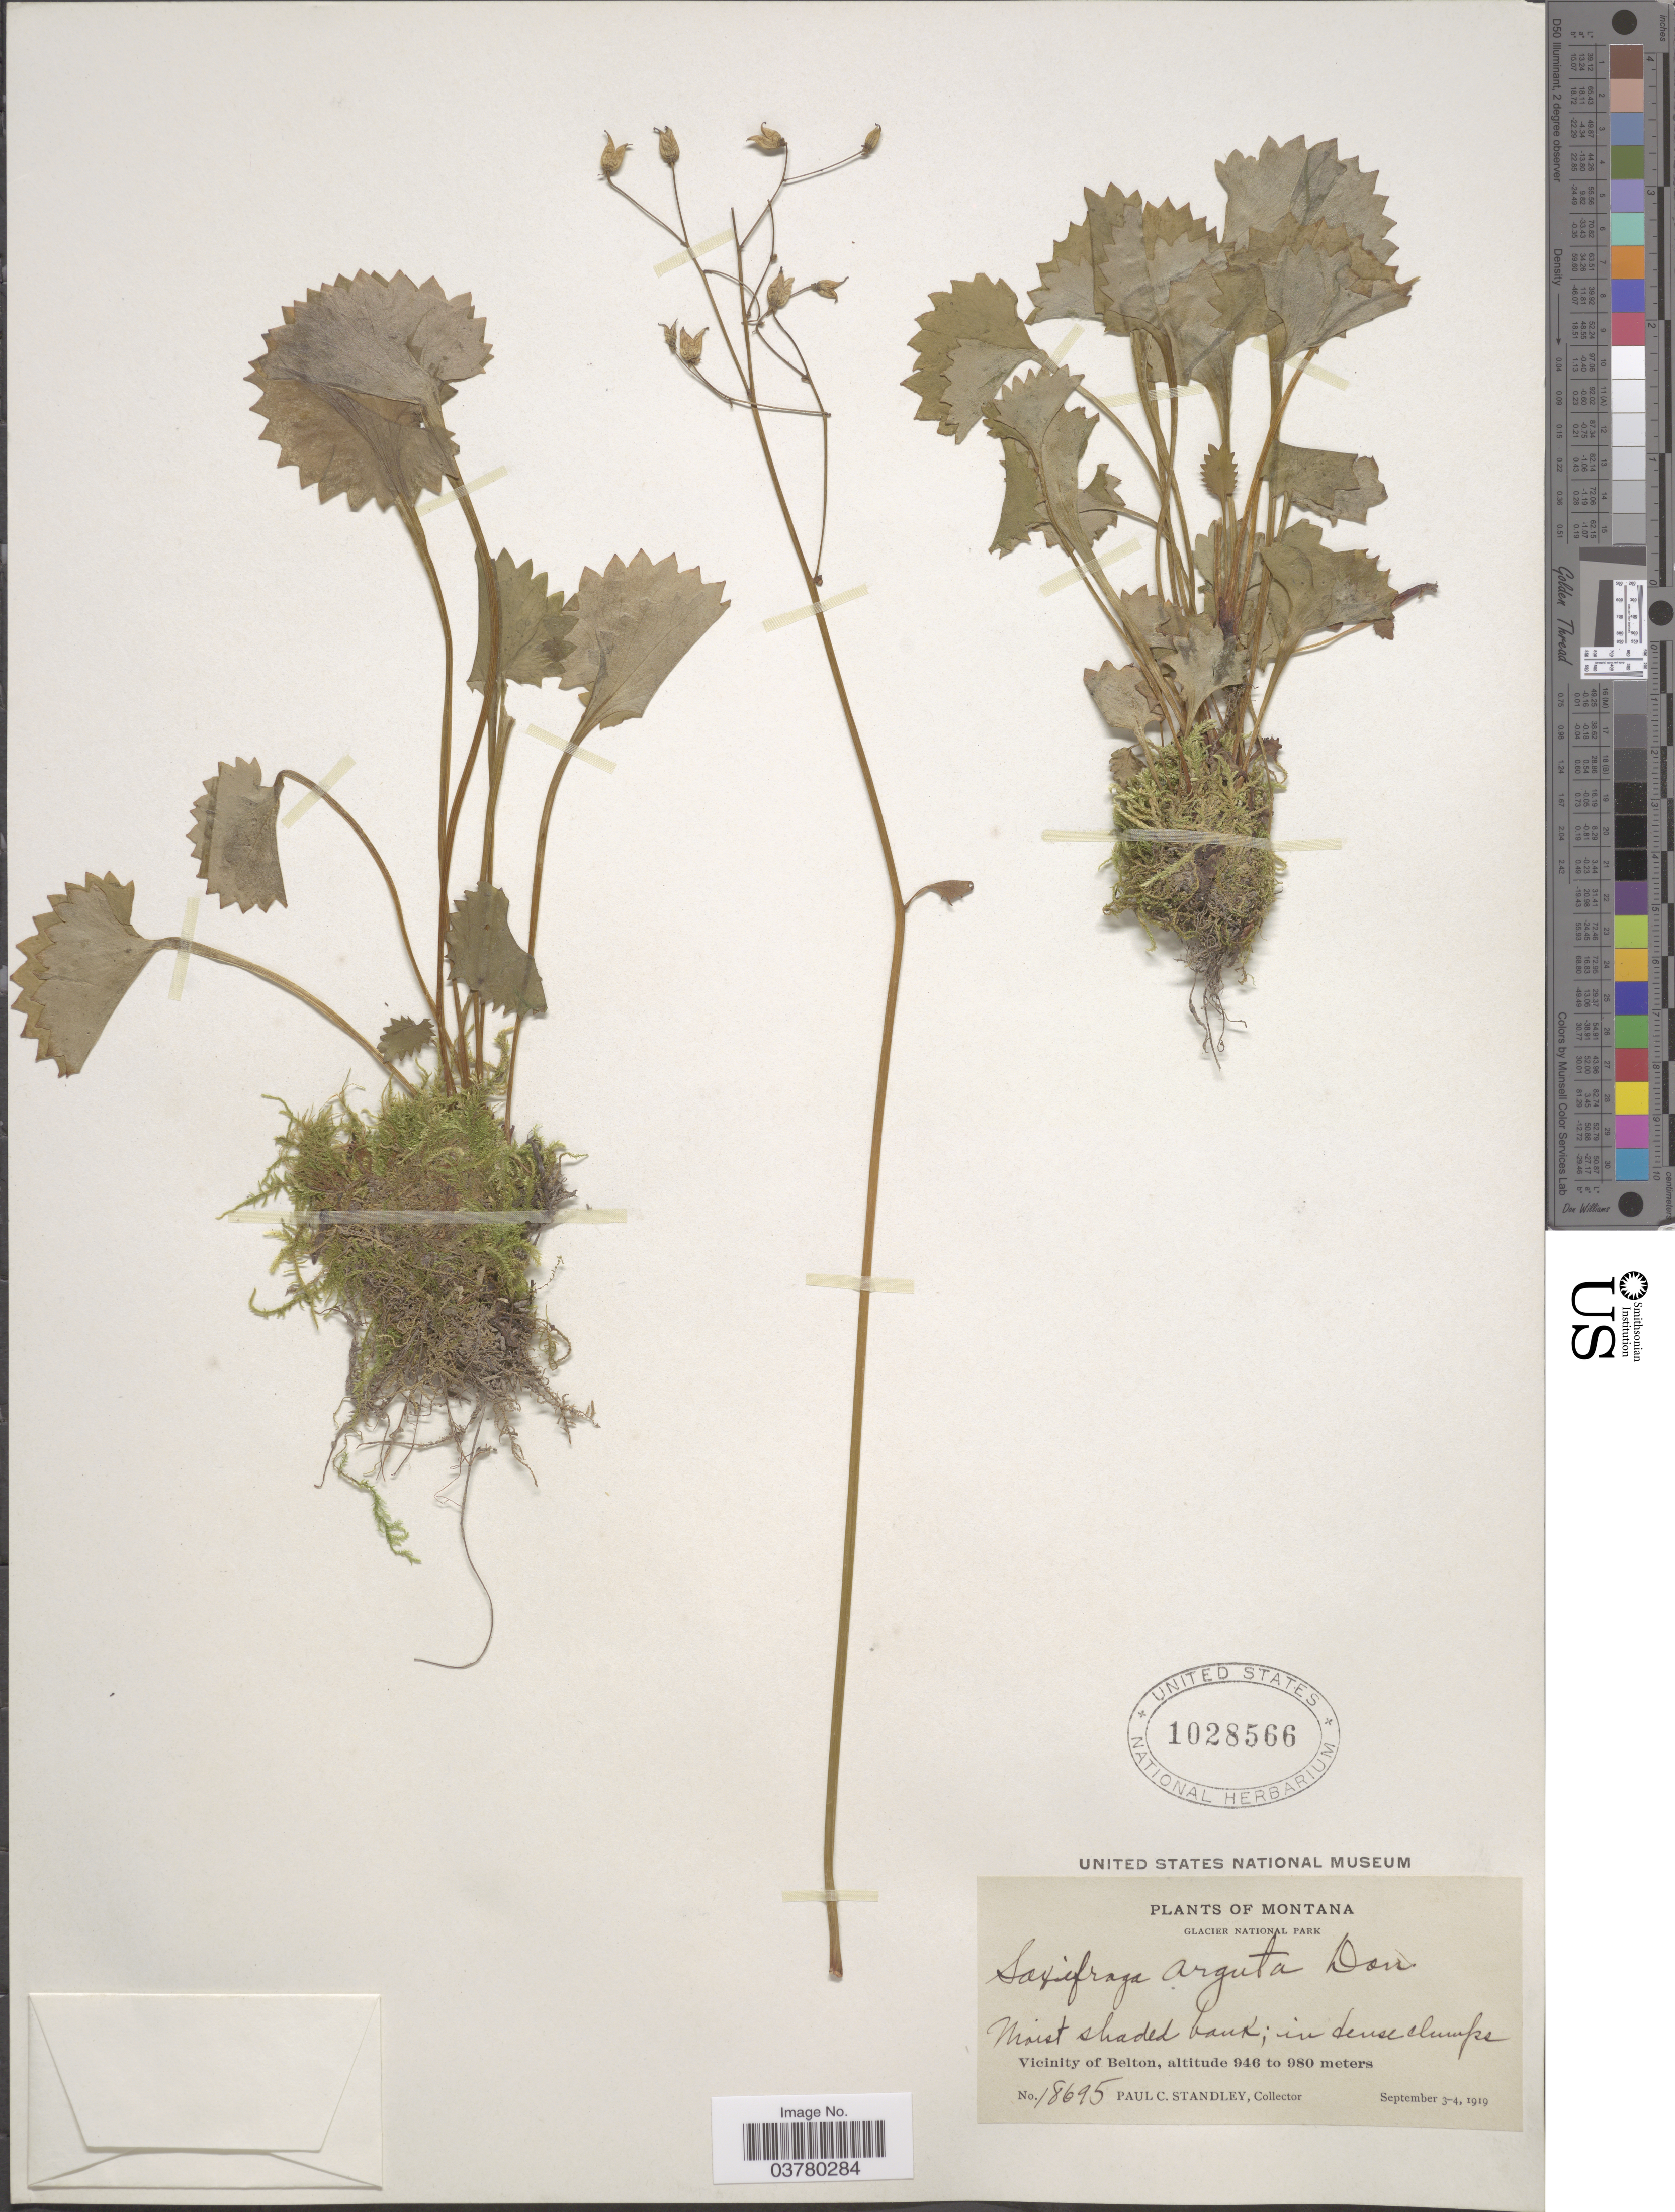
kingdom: Plantae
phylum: Tracheophyta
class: Magnoliopsida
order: Saxifragales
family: Saxifragaceae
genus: Micranthes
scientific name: Micranthes odontoloma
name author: (Piper) A. Heller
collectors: P. C. Standley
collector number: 18695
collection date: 1919-09-03/1919-09-04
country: United States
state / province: Montana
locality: Glacier National Park. Vicinity of Belton.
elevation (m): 946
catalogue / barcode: US 1028566